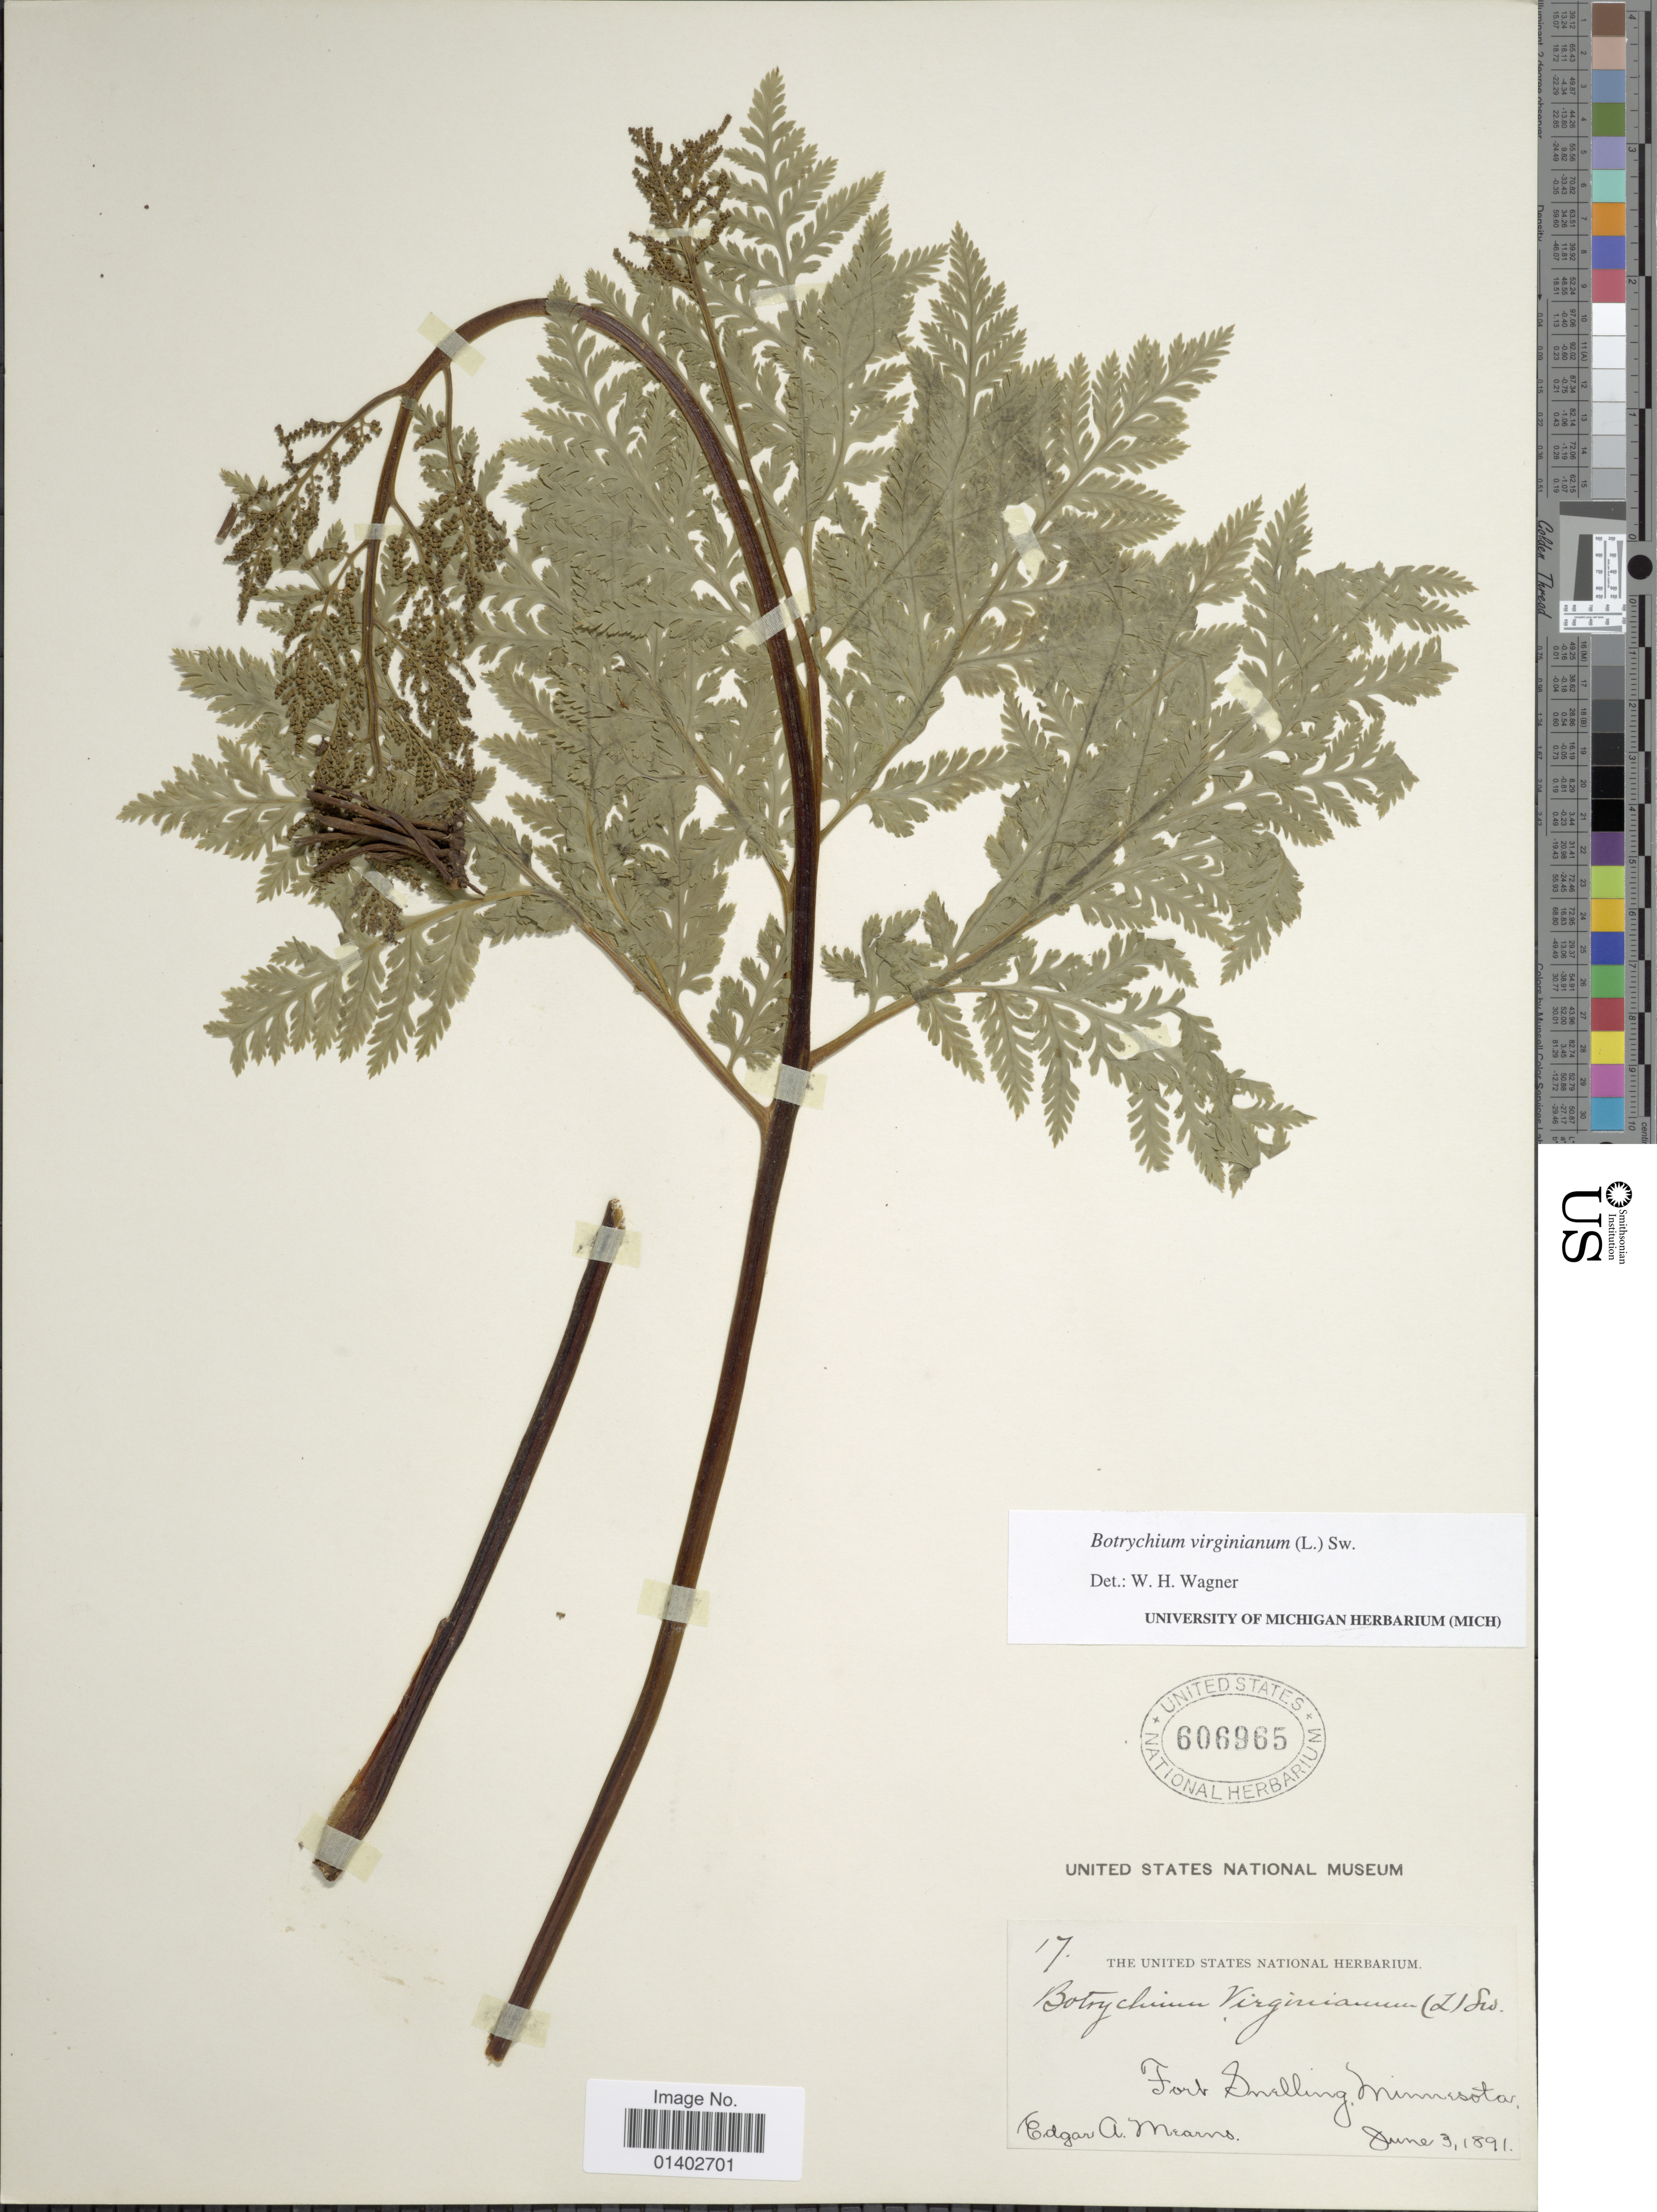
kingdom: Plantae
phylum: Tracheophyta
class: Polypodiopsida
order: Ophioglossales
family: Ophioglossaceae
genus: Botrychium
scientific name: Botrychium virginianum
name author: (L.) Sw.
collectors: E. A. Mearns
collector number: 17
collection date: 1891-06-03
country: United States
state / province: Minnesota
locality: Fort Snelling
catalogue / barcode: US 606965